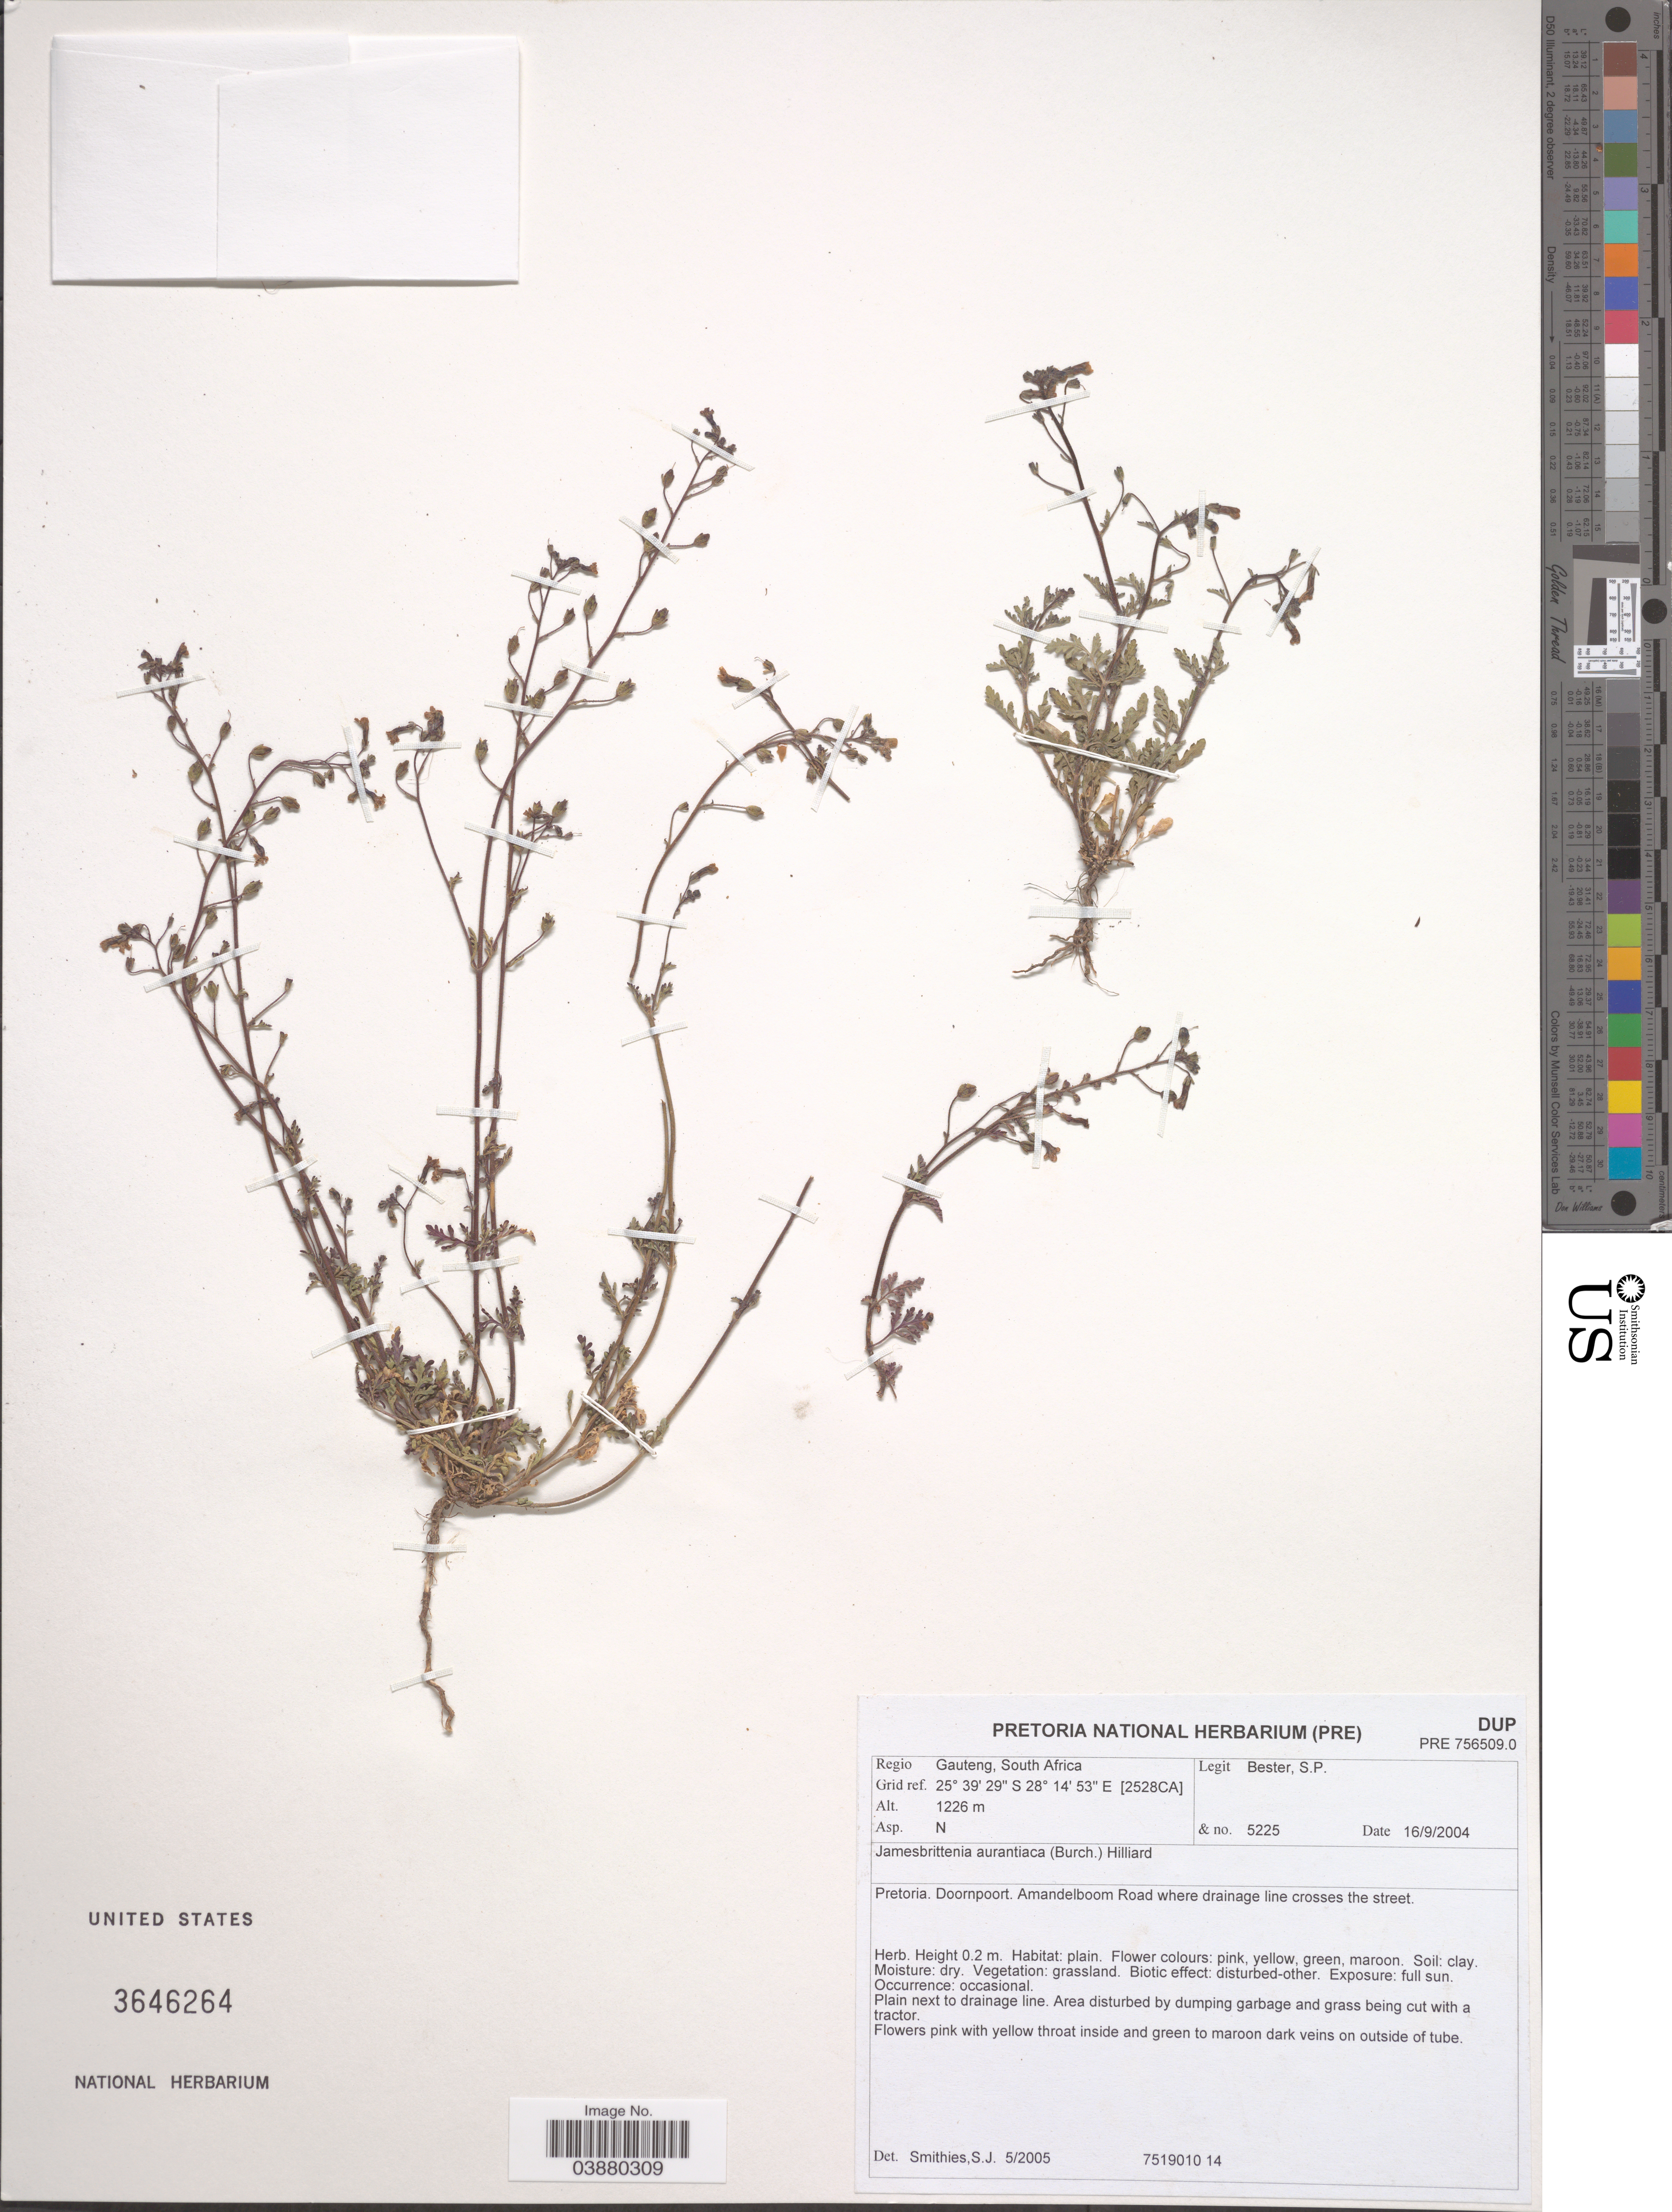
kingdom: Plantae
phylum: Tracheophyta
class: Magnoliopsida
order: Lamiales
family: Scrophulariaceae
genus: Jamesbrittenia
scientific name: Jamesbrittenia aurantiaca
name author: (Burch.) Hilliard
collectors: S. Bester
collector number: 5225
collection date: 2004-09-16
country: South Africa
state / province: Gauteng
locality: Regio Gauteng. Grid ref. [2528CA]. Asp. N. Pretoria. Doornpoort. Amandelboom Road where drainage line crosses the street.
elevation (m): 1226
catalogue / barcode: US 3646264